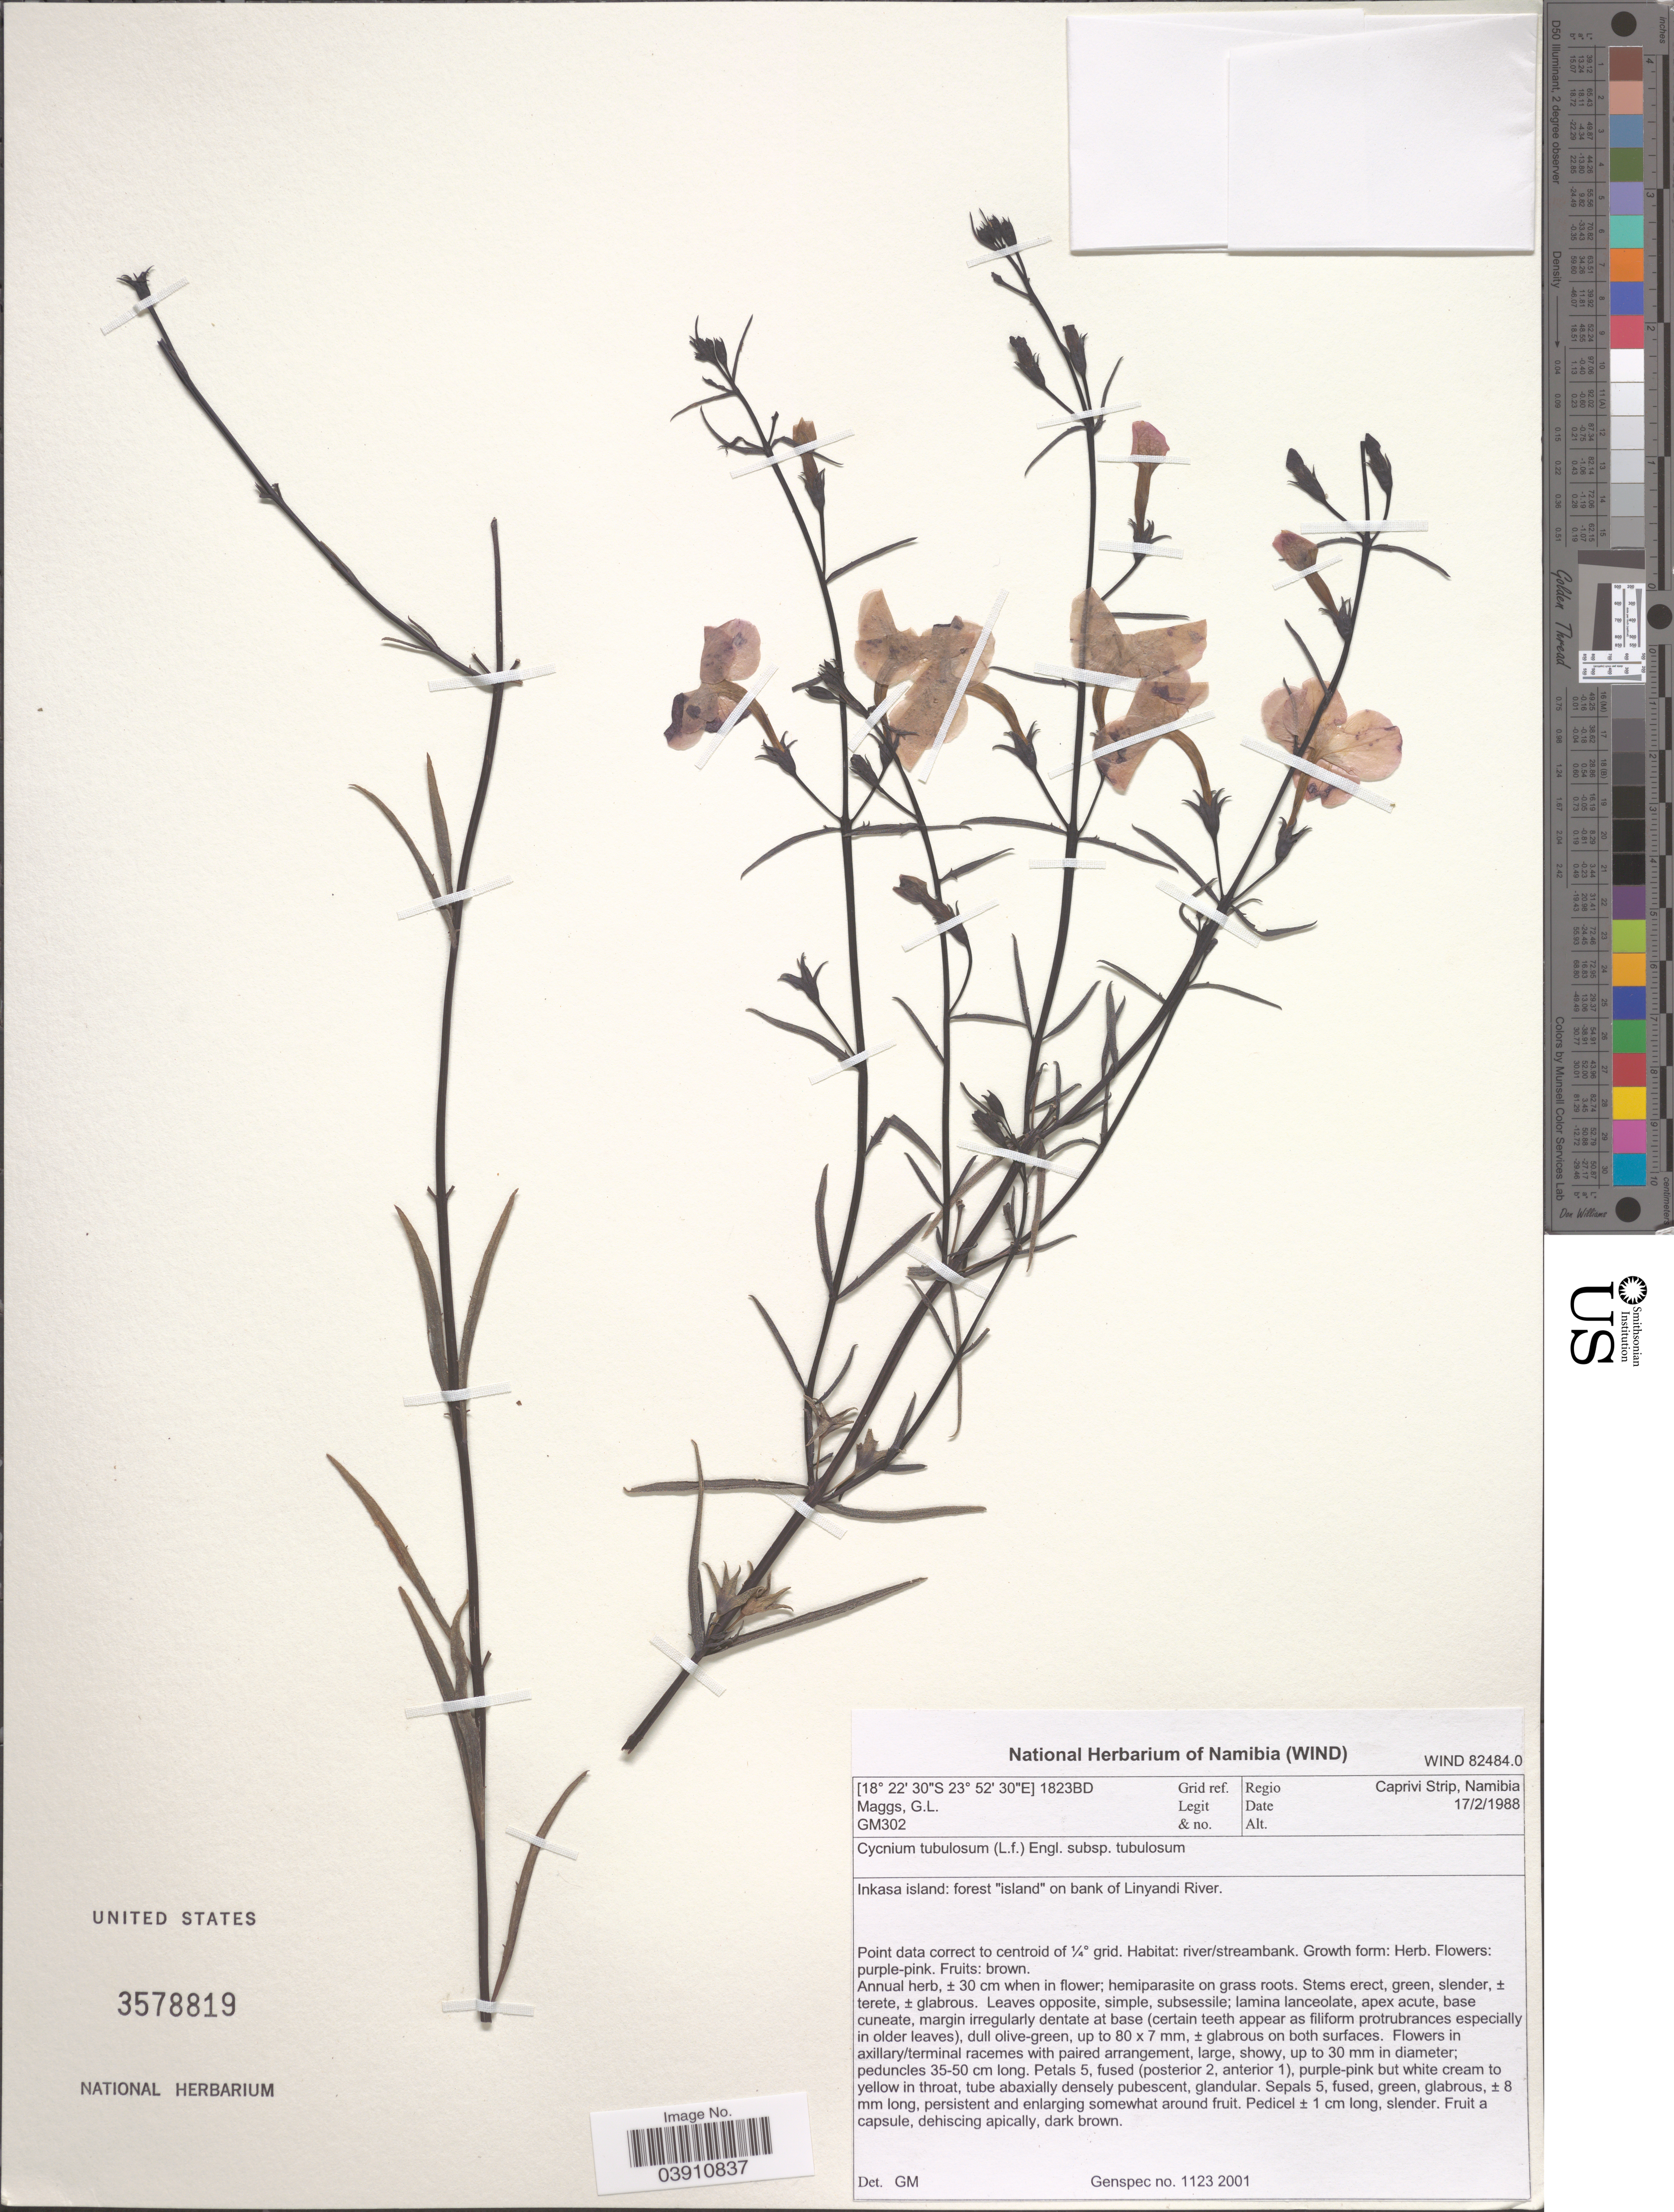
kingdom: Plantae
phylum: Tracheophyta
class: Magnoliopsida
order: Lamiales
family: Orobanchaceae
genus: Cycnium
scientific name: Cycnium tubulosum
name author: (L. f.) Engl.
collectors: G. Maggs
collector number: GM302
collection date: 1988-02-17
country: Namibia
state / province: Caprivi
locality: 1823BD Grid ref. Regio Caprivi Strip, Namibia. Inkasa island: forest "island" on bank of Linyandi River.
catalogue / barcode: US 3578819